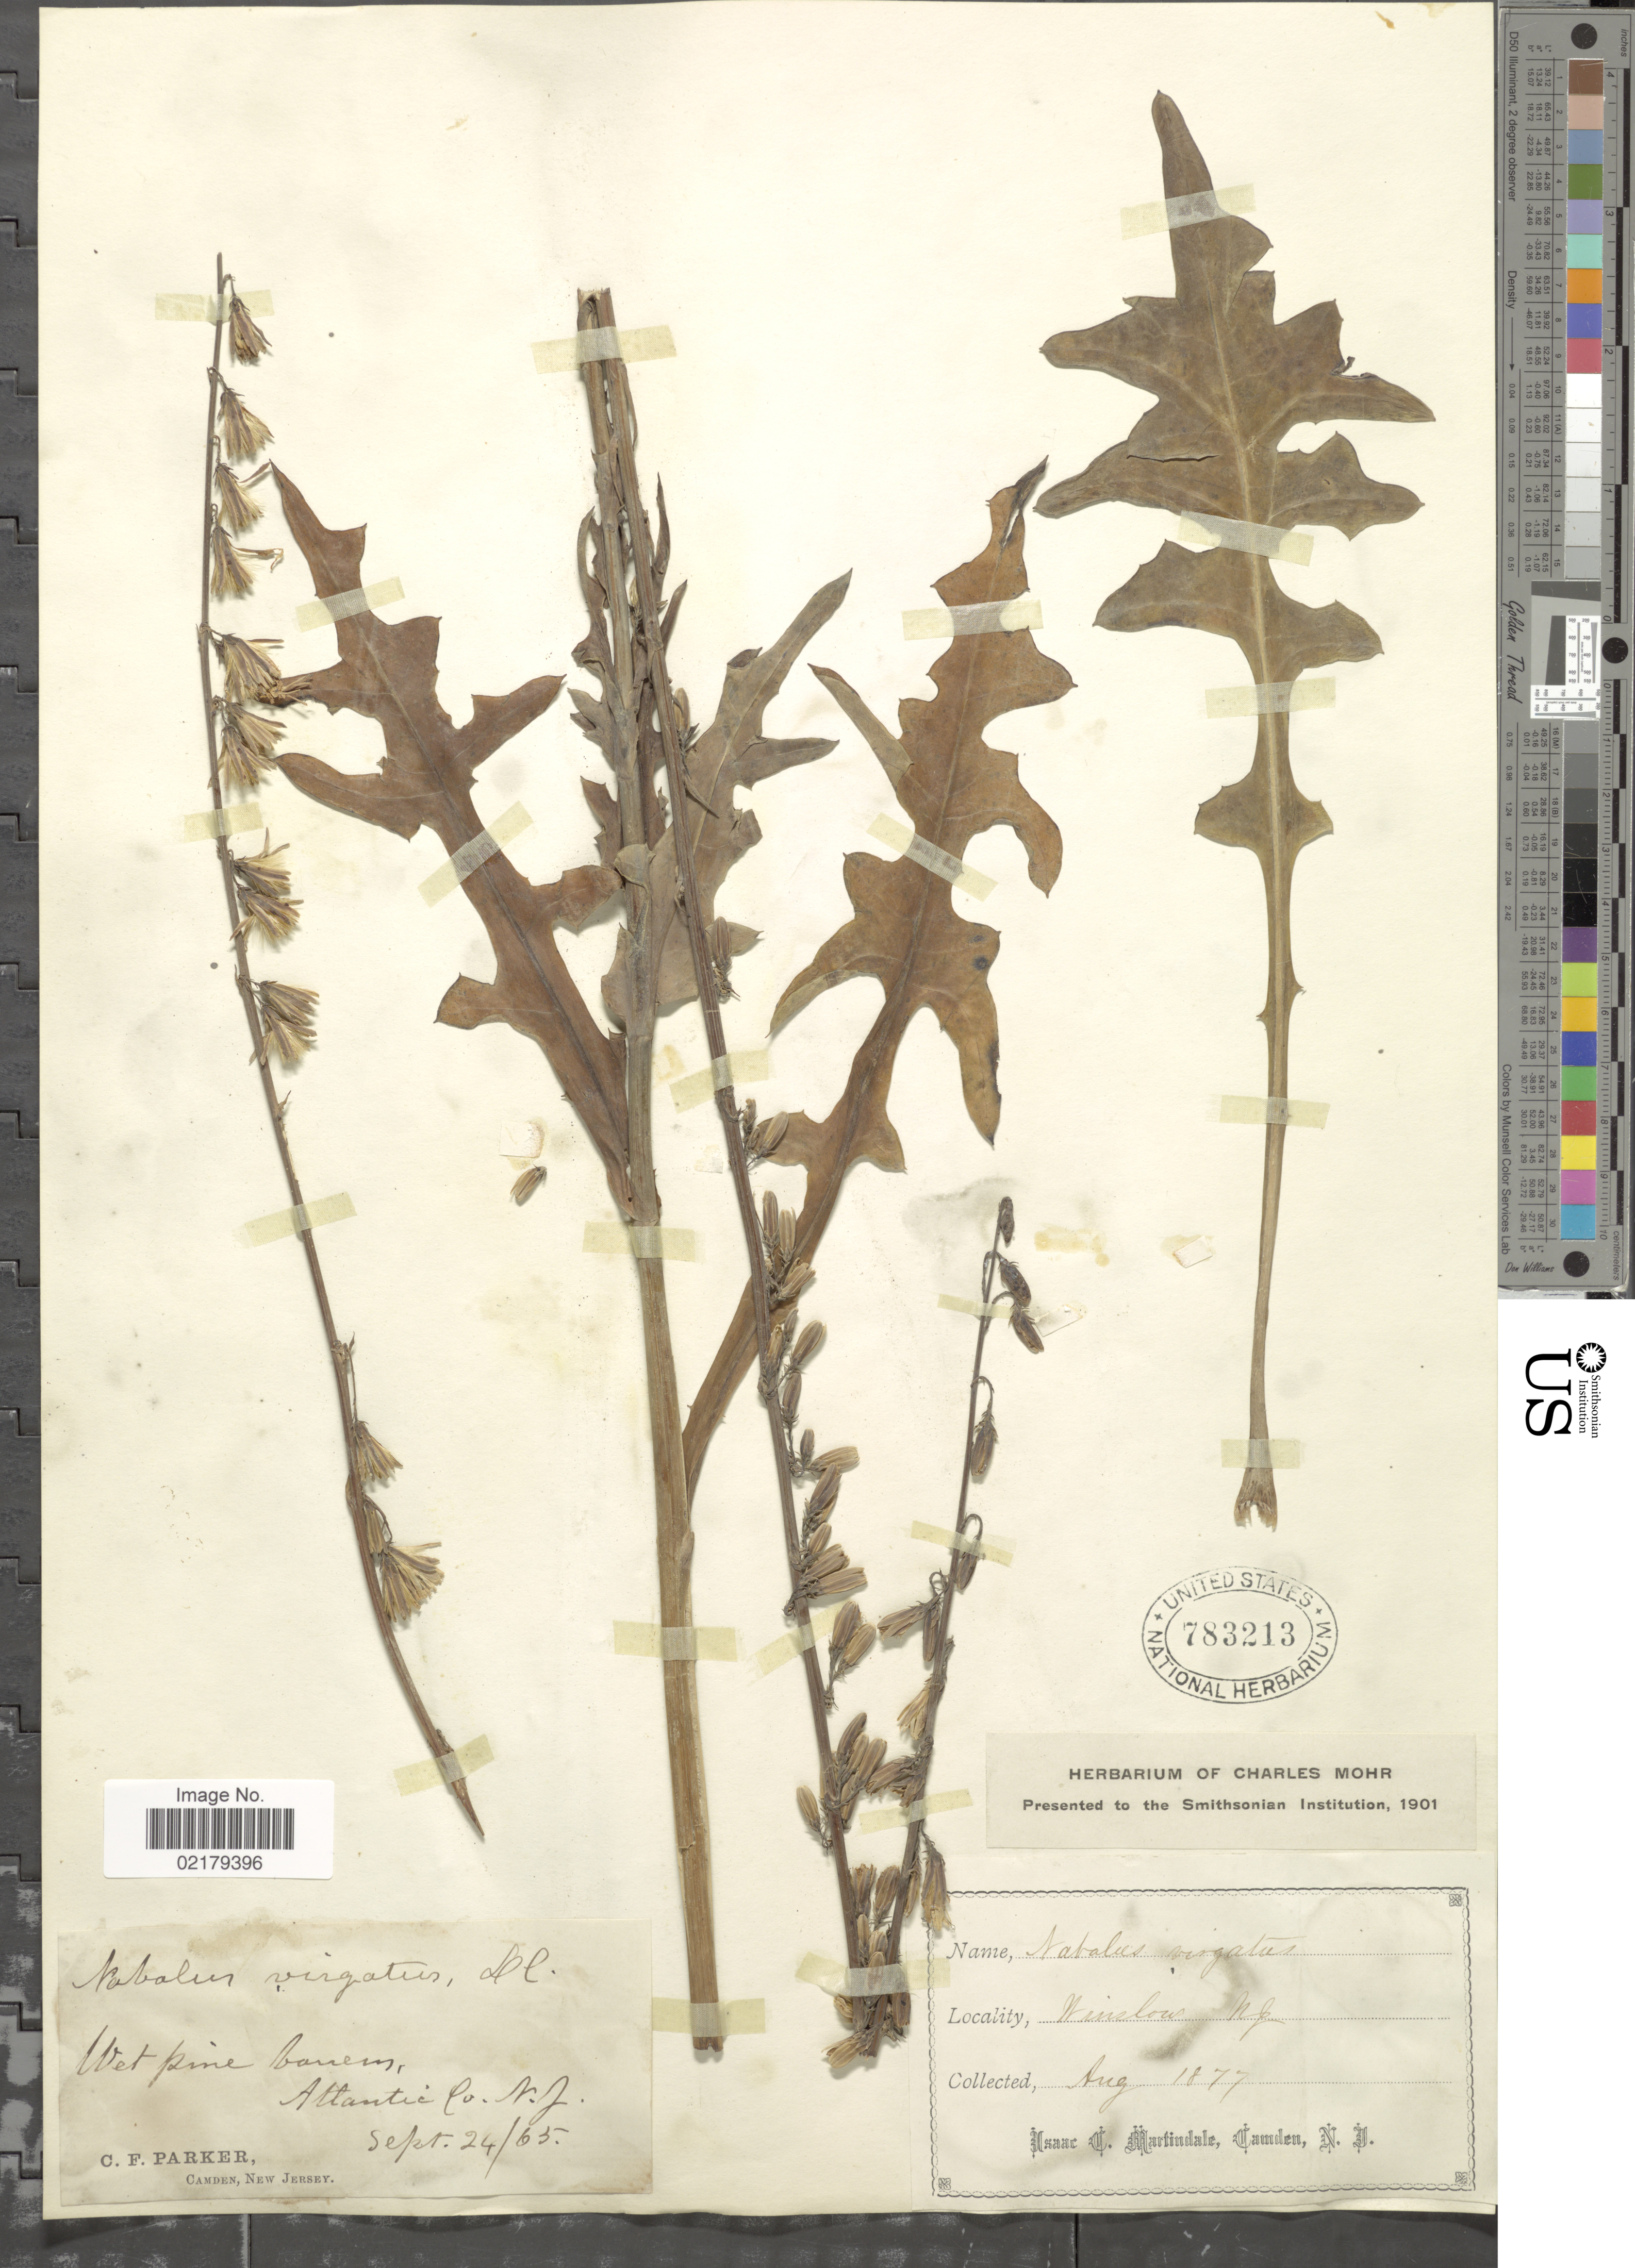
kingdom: Plantae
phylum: Tracheophyta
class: Magnoliopsida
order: Asterales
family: Asteraceae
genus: Prenanthes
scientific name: Prenanthes virgata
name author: Michx.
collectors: C. F. Parker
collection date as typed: Transcribed d/m/y: 24/9/65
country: United States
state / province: New Jersey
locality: Wet pine barrens, Atlantic Co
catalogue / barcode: US 783213-2